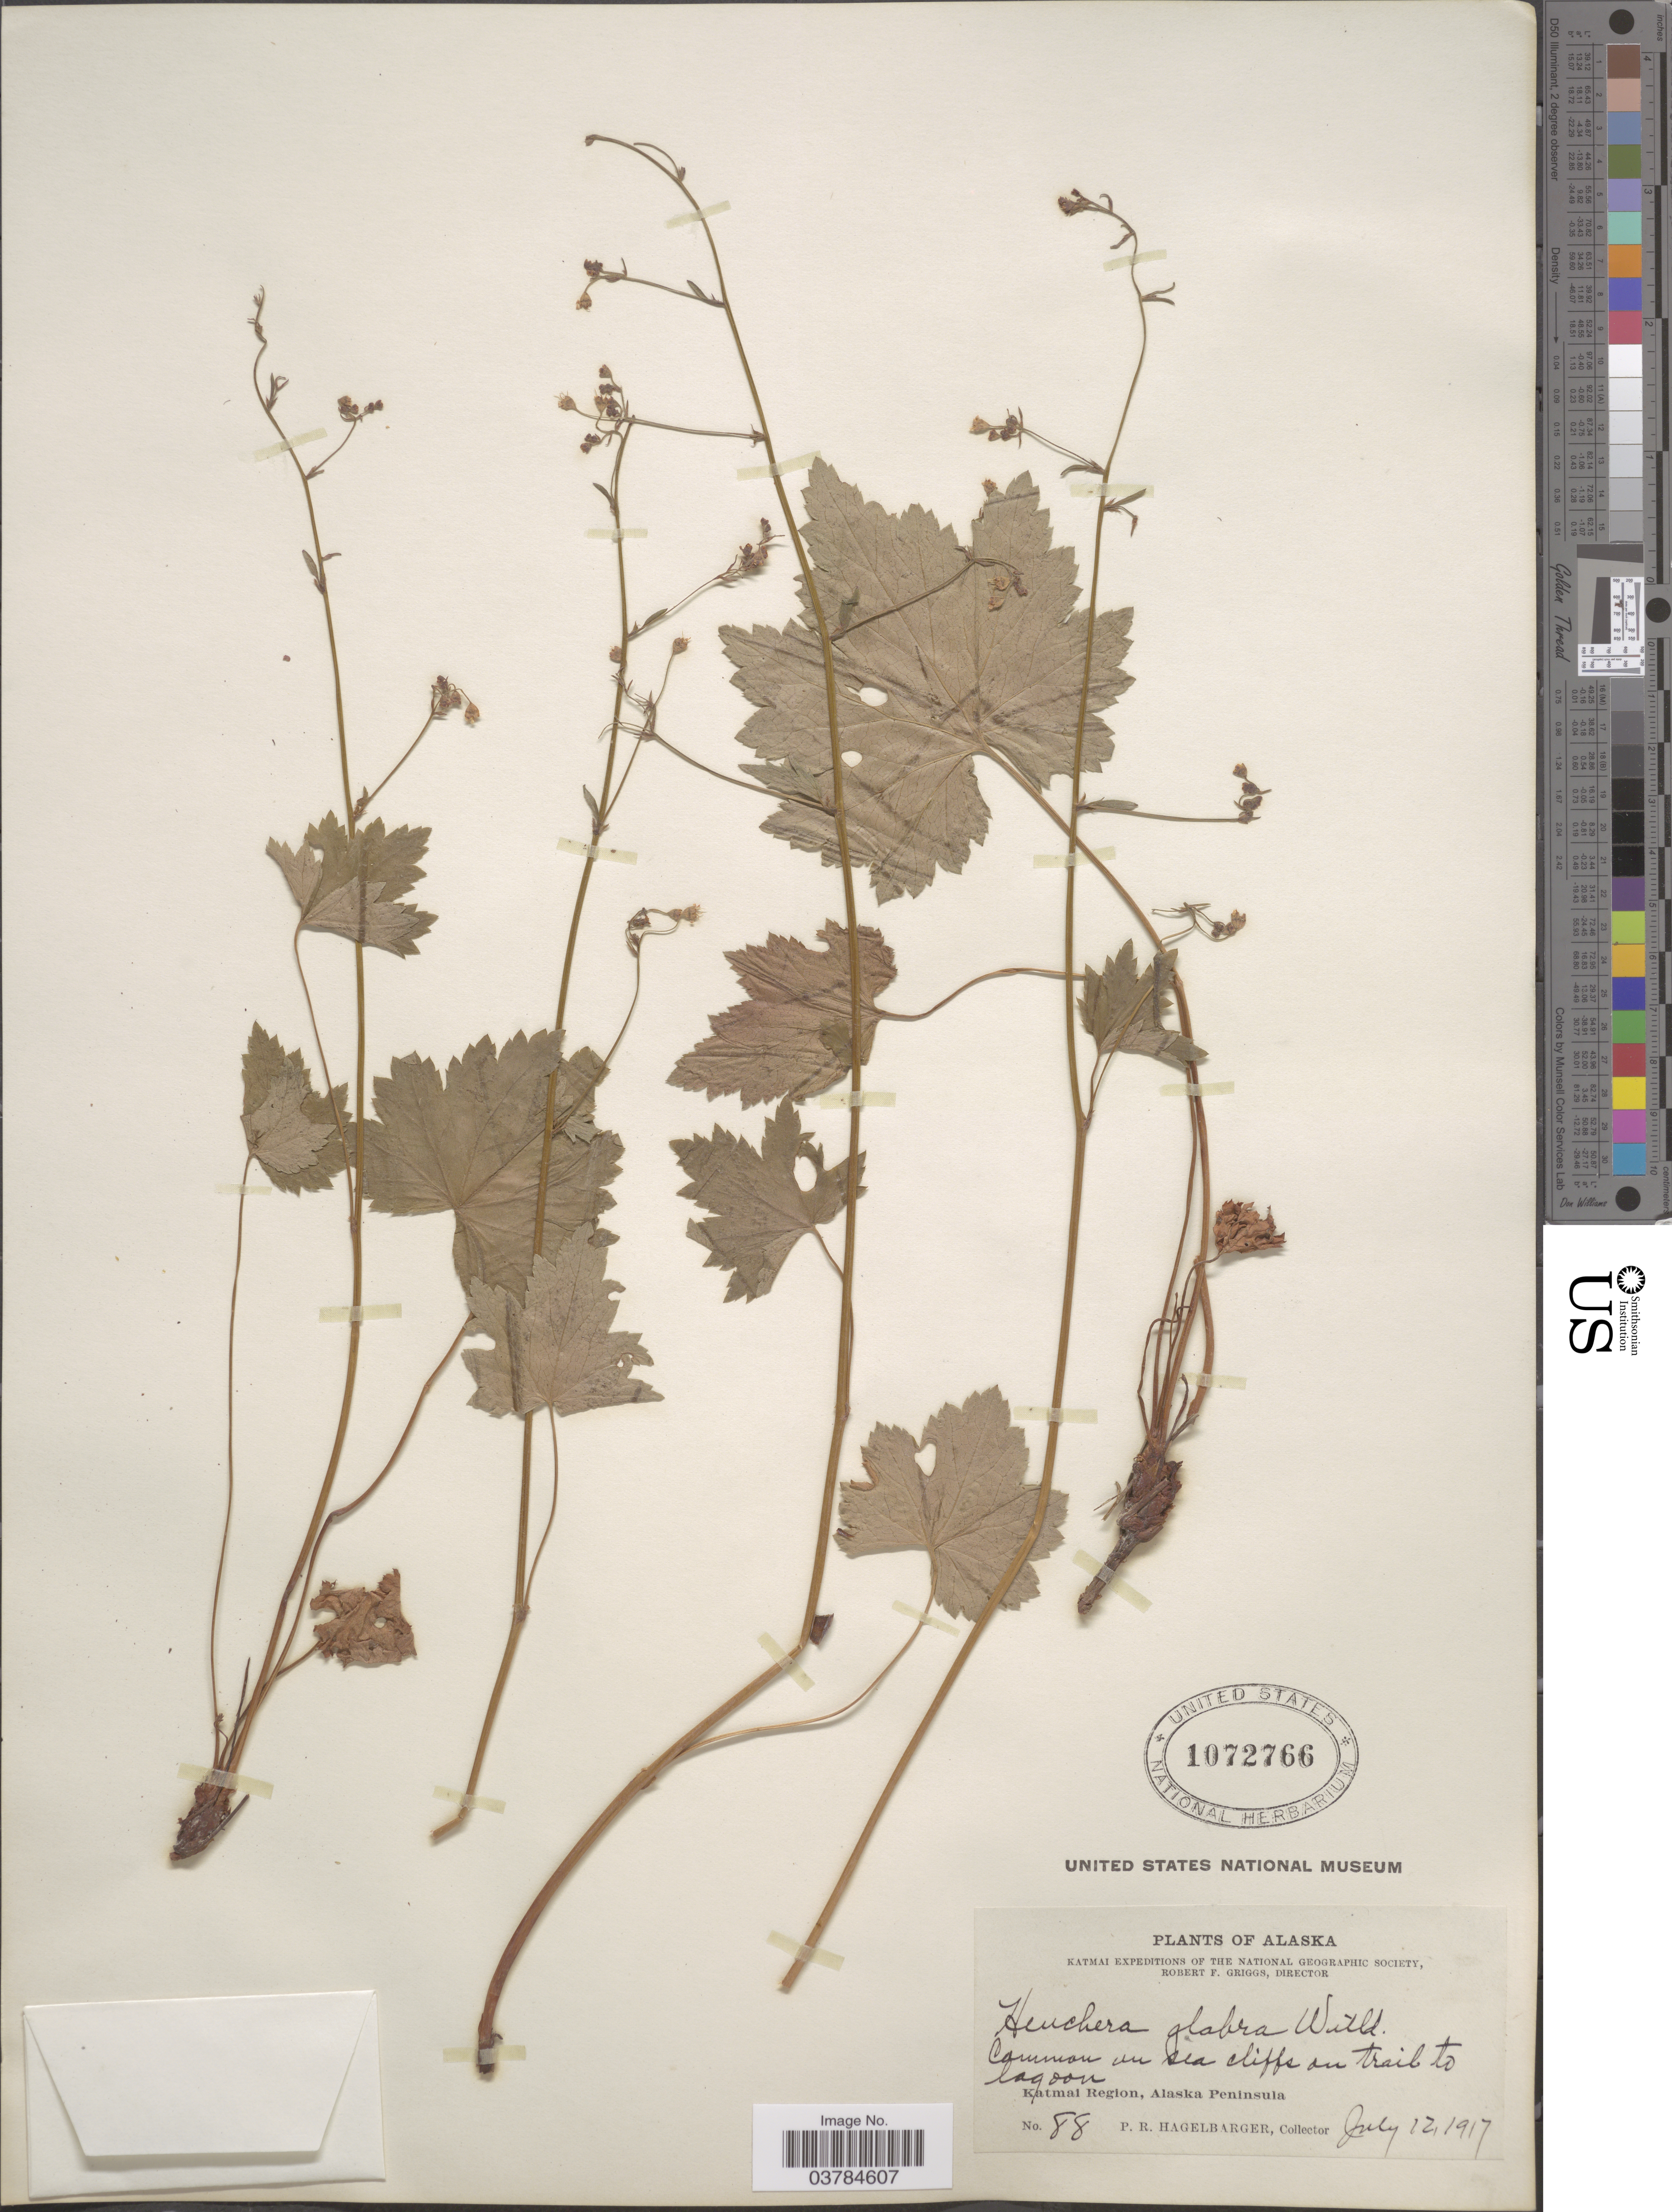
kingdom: Plantae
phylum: Tracheophyta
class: Magnoliopsida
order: Saxifragales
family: Saxifragaceae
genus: Heuchera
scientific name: Heuchera glabra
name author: Willd. ex Roem. & Schult.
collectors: P. Hagelbarger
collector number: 88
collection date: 1917-07-12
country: United States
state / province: Alaska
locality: Katmai Expedition of the National Geographic Society. Katmai Region, Alaska Peninsula.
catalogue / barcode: US 1072766